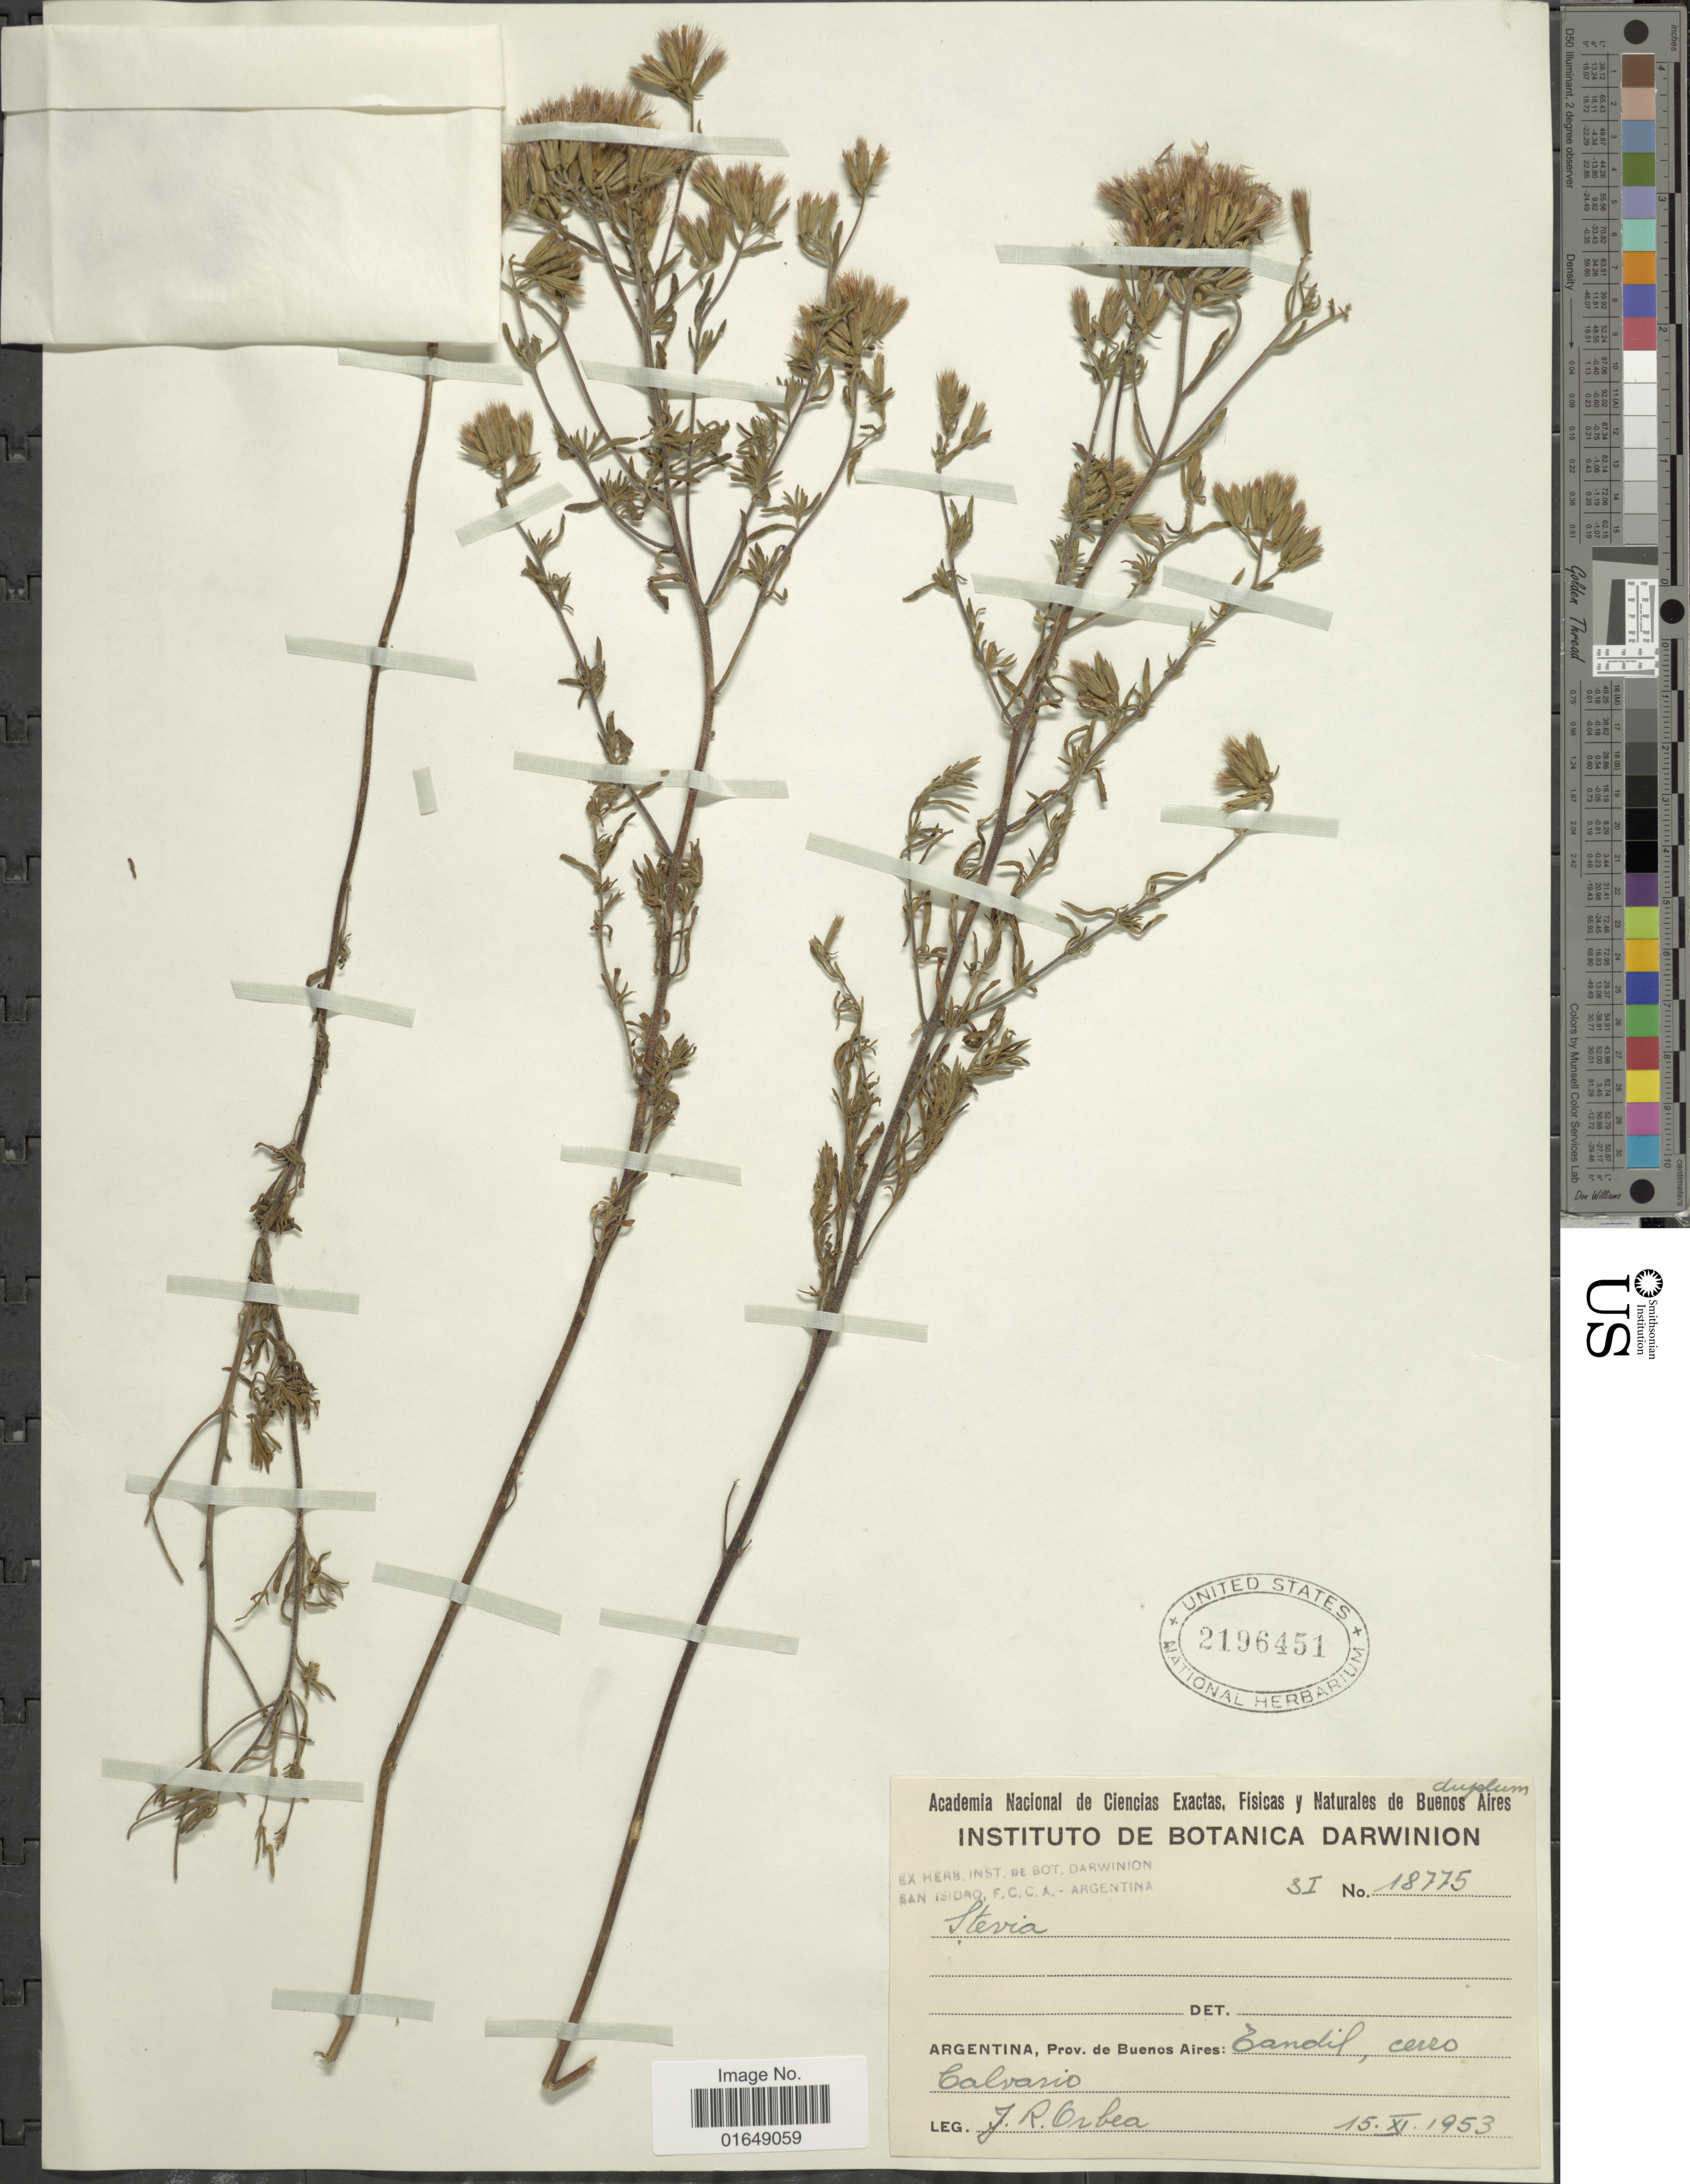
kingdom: Plantae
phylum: Tracheophyta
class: Magnoliopsida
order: Asterales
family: Asteraceae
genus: Stevia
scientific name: Stevia sp.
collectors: J. Orbea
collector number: SI 18775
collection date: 1953-11-15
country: Argentina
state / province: Buenos Aires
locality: Tandil, cerro Calvario.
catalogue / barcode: US 2196451